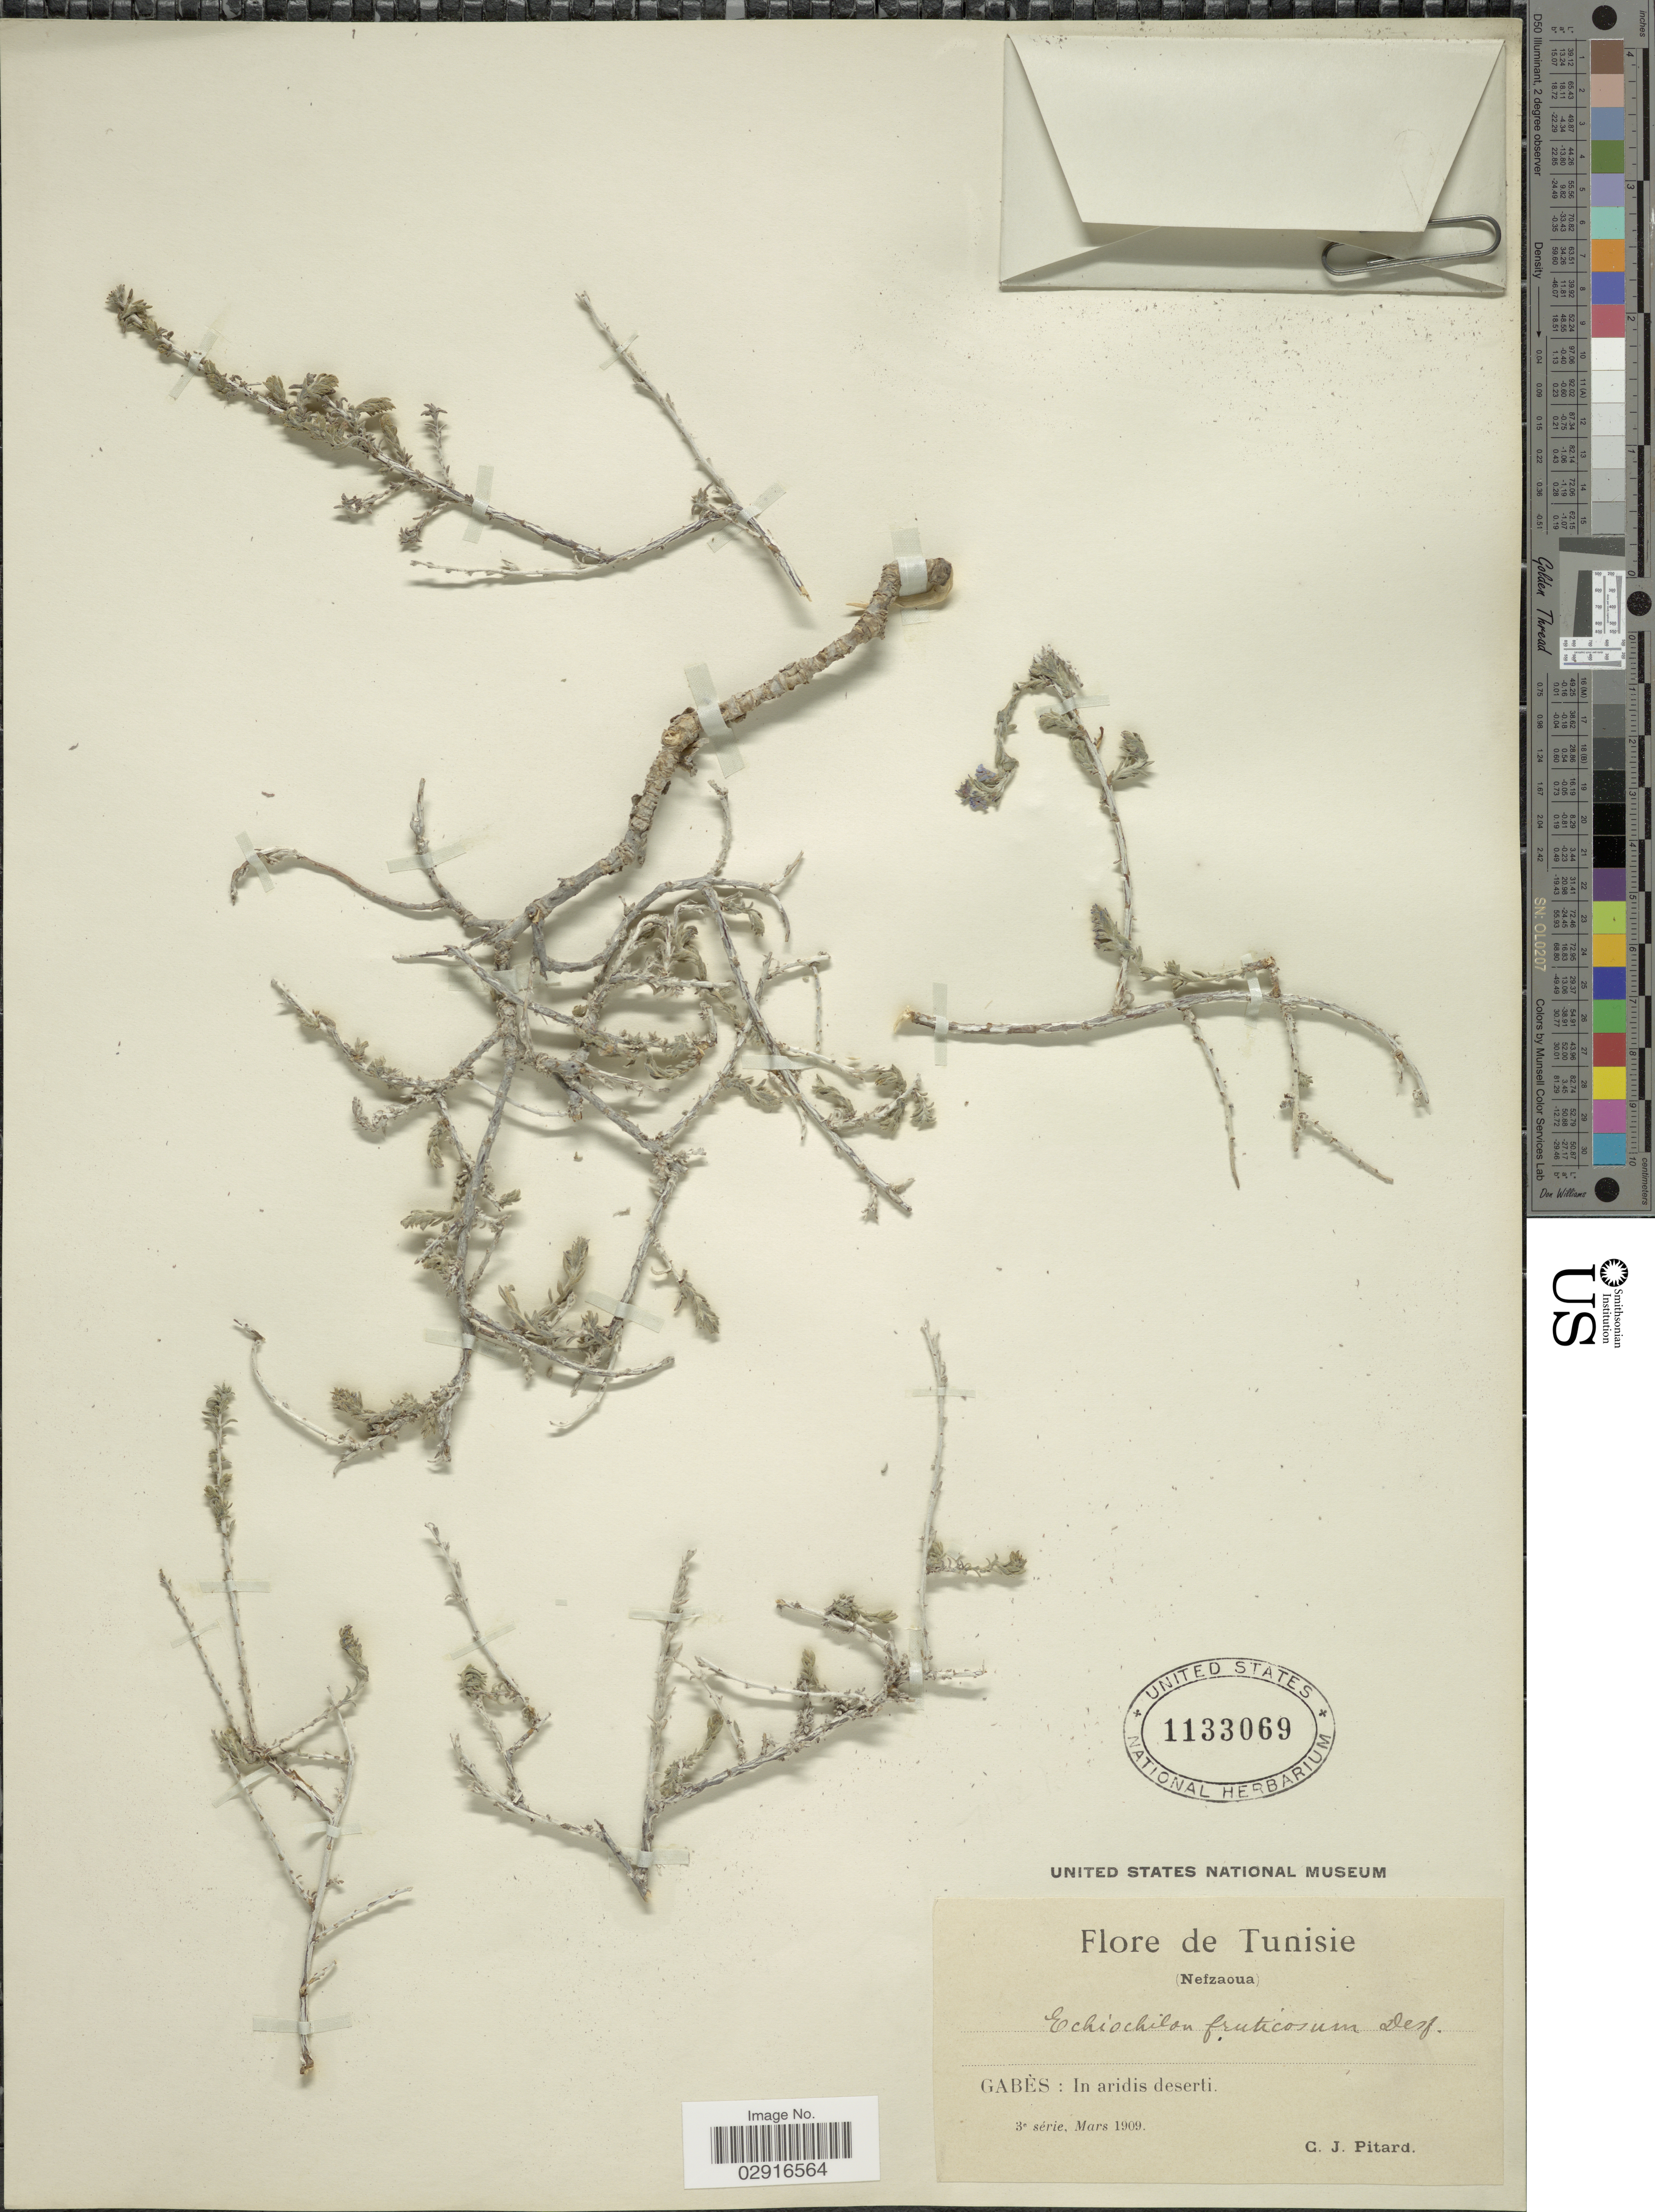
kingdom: Plantae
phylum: Tracheophyta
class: Magnoliopsida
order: Boraginales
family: Boraginaceae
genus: Echiochilon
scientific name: Echiochilon fruticosum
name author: Desf.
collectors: C. Pitard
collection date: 1909-03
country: Tunisia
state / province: Gabès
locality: (Nefzaoua).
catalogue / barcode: US 1133069